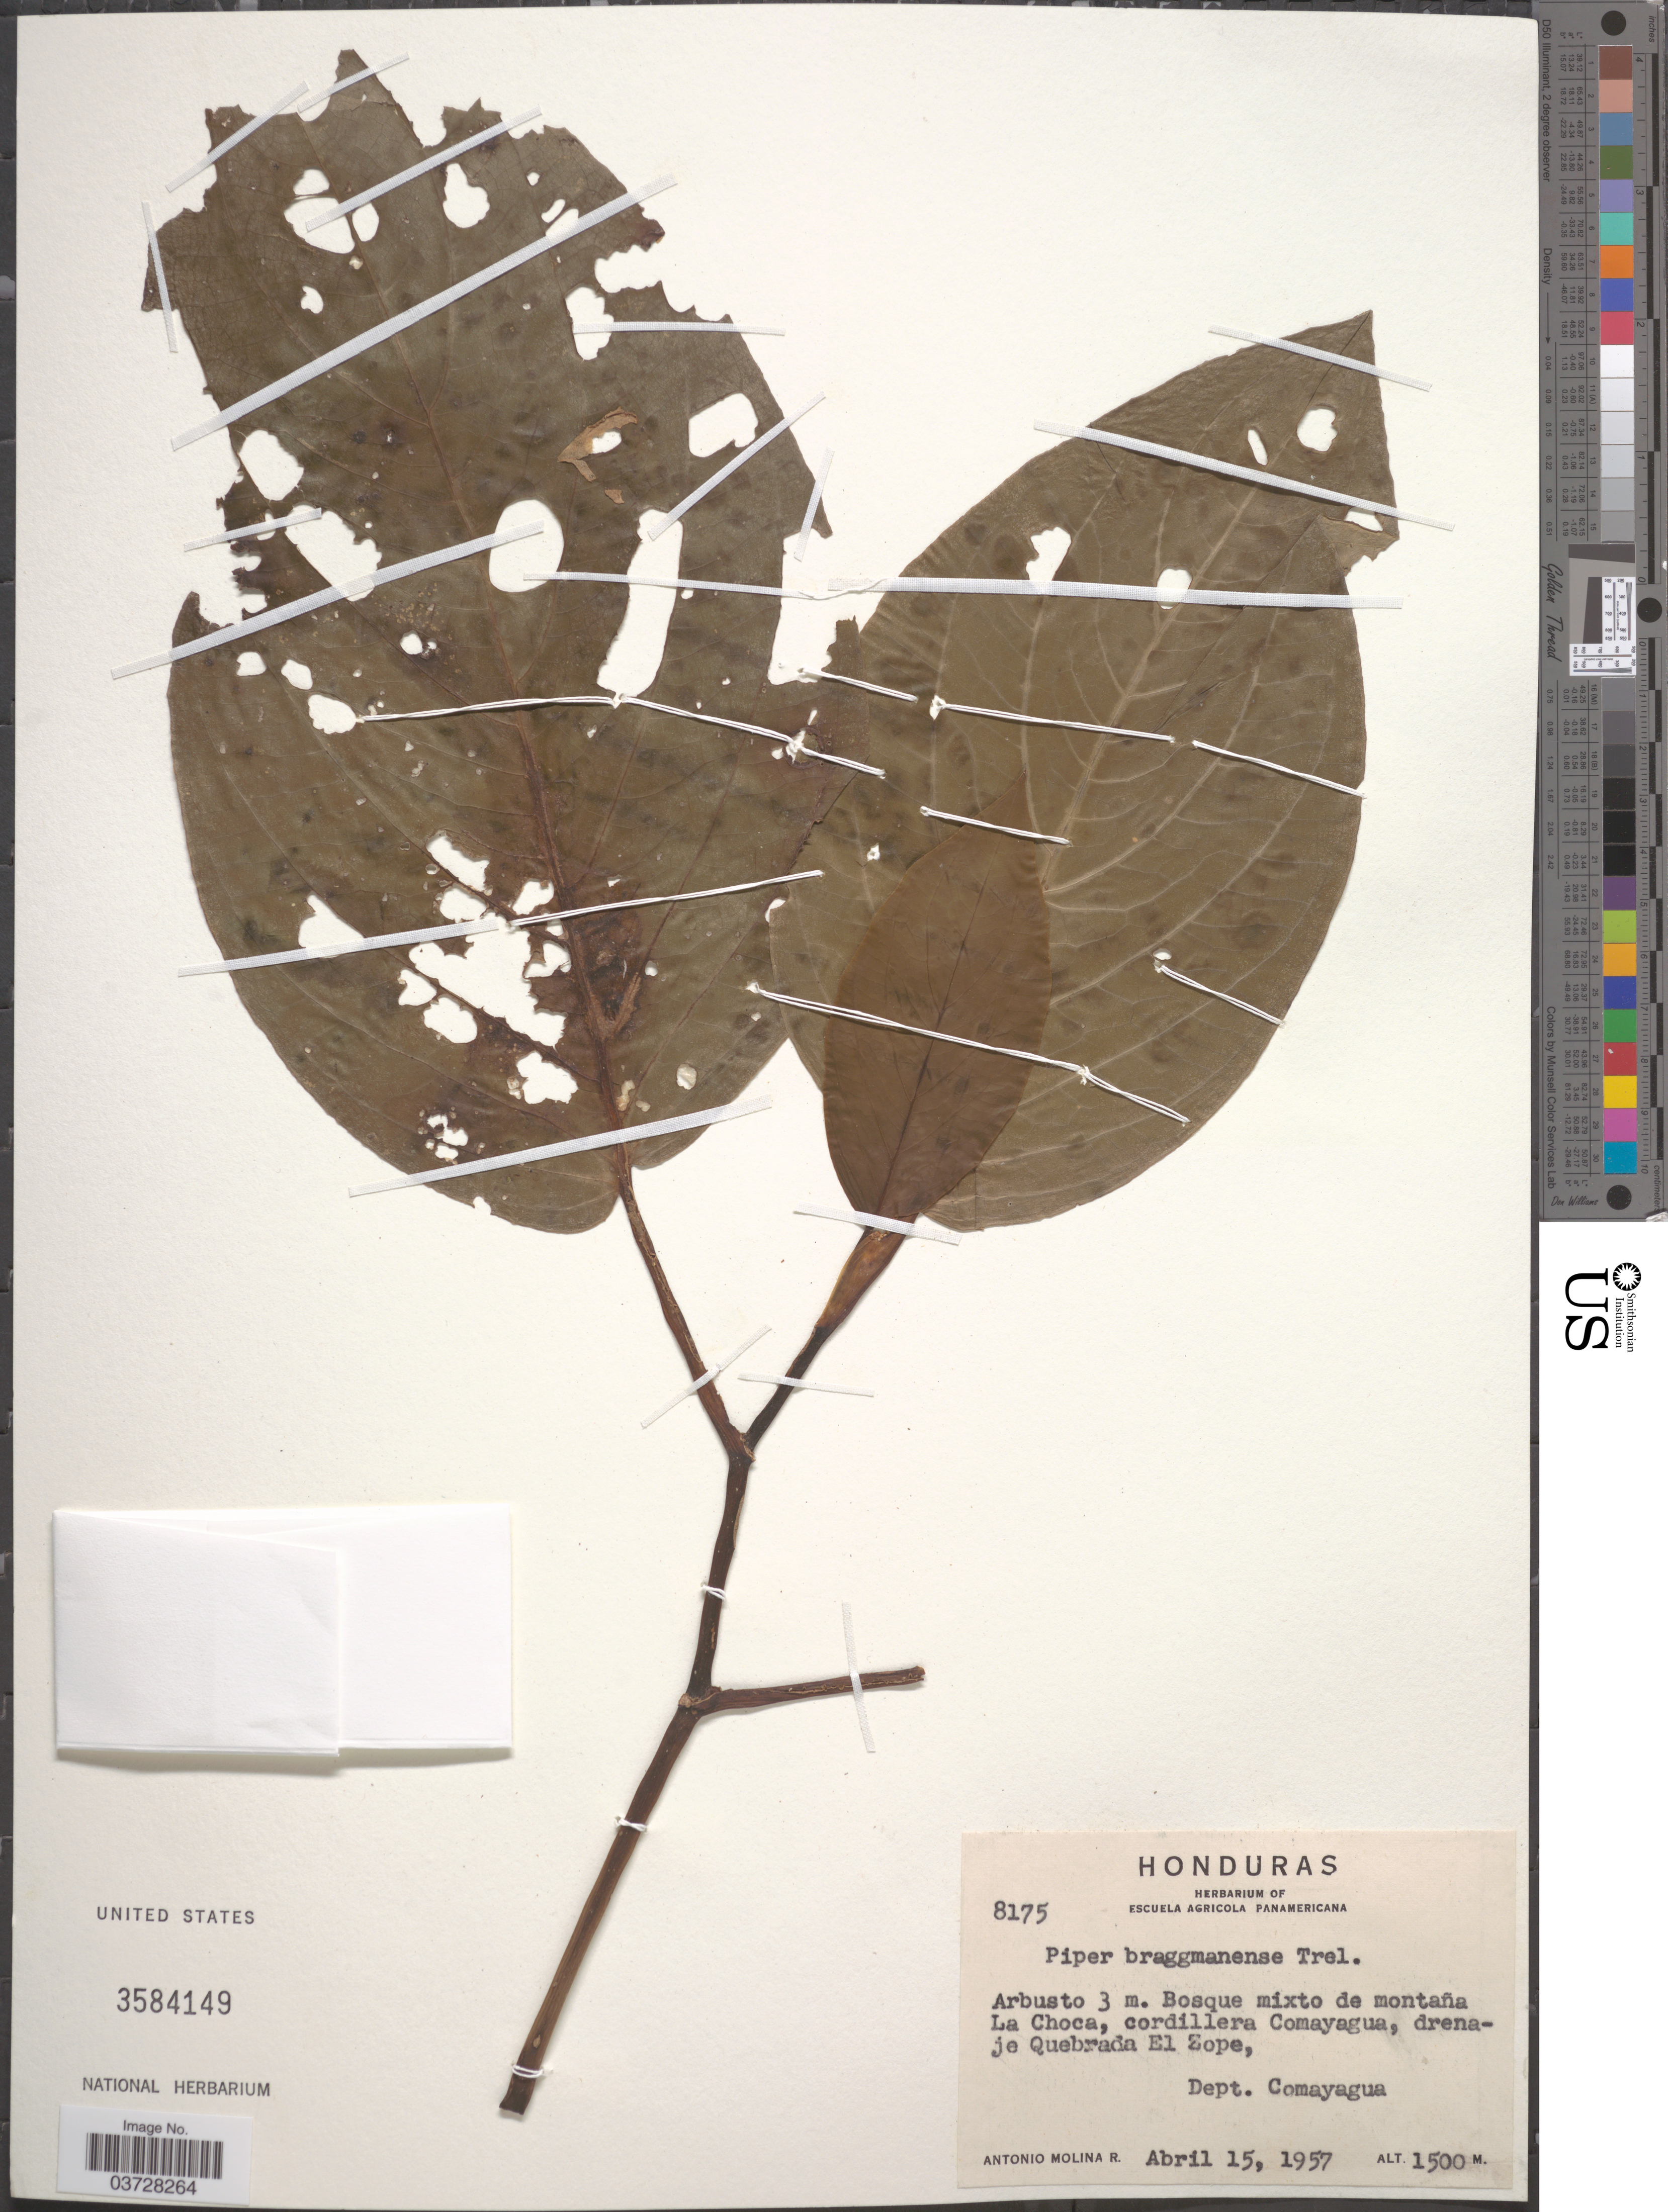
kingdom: Plantae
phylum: Tracheophyta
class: Magnoliopsida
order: Piperales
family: Piperaceae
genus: Piper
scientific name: Piper braggmanense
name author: Trel.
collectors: A. Molina R.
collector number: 8175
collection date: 1957-04-15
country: Honduras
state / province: Comayagua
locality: La Choca, cordillera Comayagua, drenaje Quebrada El Zope, Dept. Comayagua.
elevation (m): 1500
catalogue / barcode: US 3584149